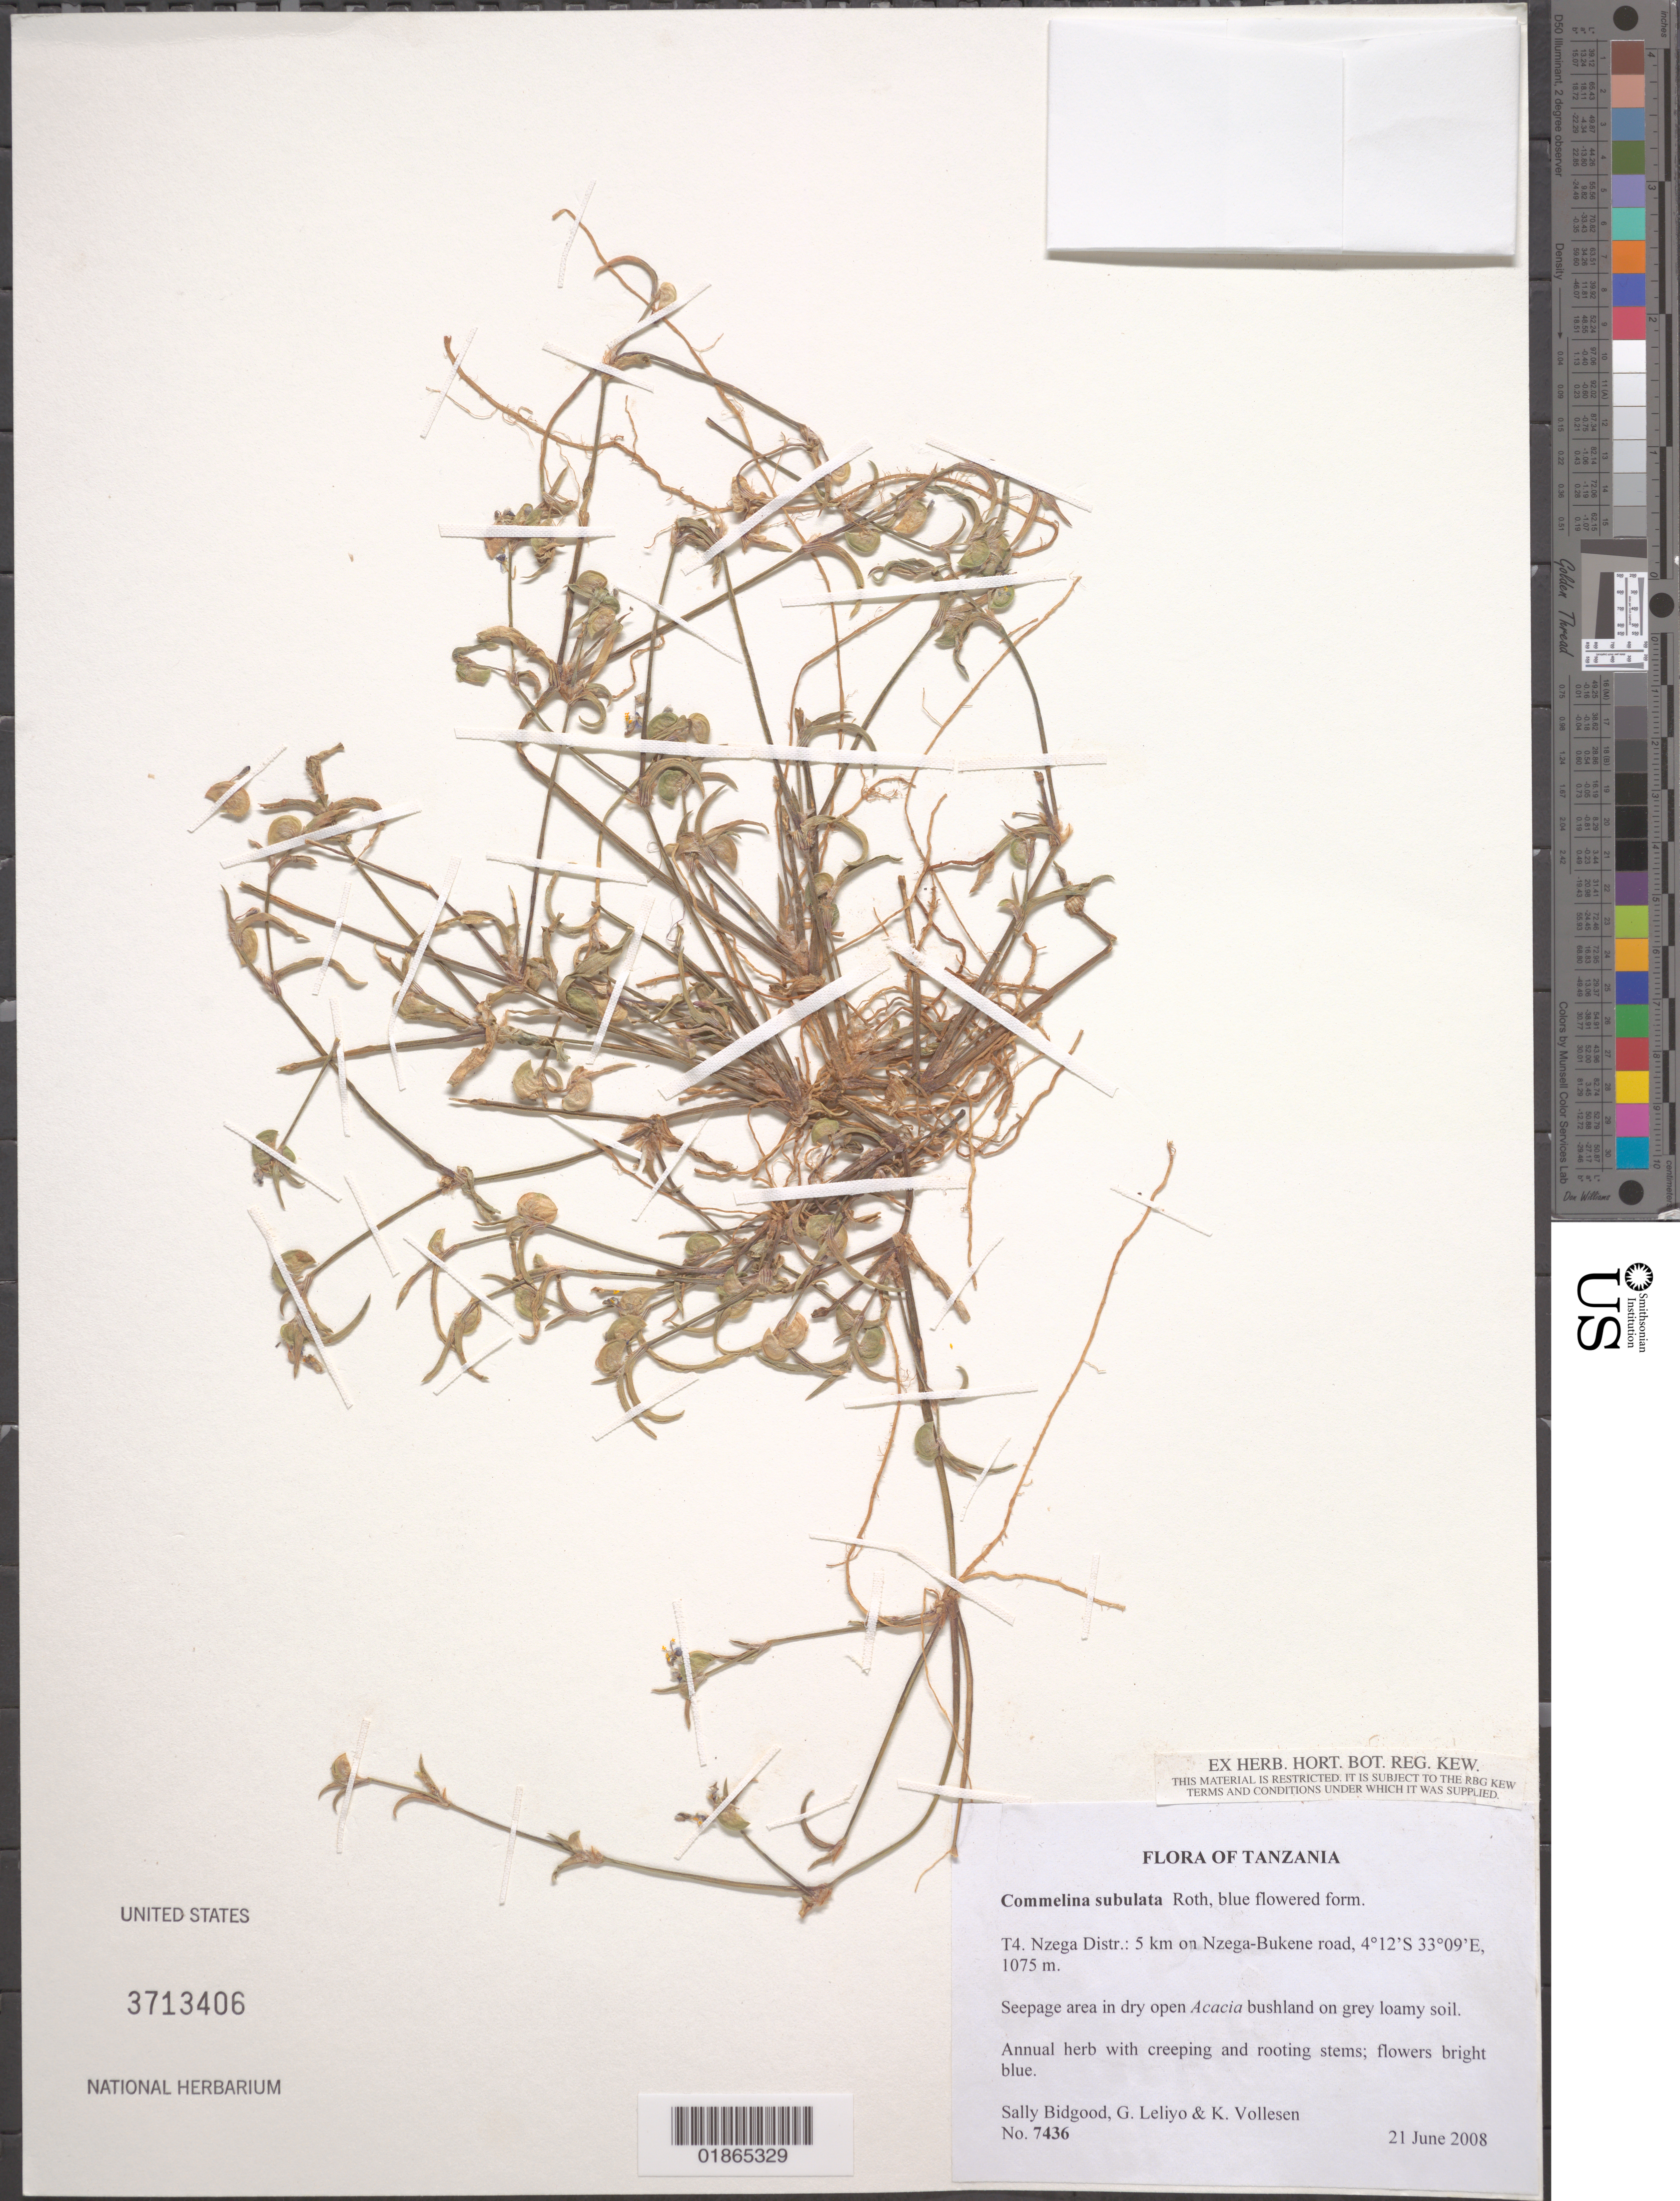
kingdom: Plantae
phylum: Tracheophyta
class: Liliopsida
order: Commelinales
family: Commelinaceae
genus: Commelina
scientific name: Commelina subulata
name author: Roth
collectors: S. Bidgood, G. Leliyo & K. Vollesen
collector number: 7436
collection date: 2008-06-21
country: Tanzania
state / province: Tabora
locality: T4. Nzega Distr.: 5 km on Nzega-Bukene road.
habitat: Seepage area in dry open bushland on grey loamy soil.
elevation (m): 1075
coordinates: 4 12 S, 33 09 E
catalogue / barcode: US 3713406